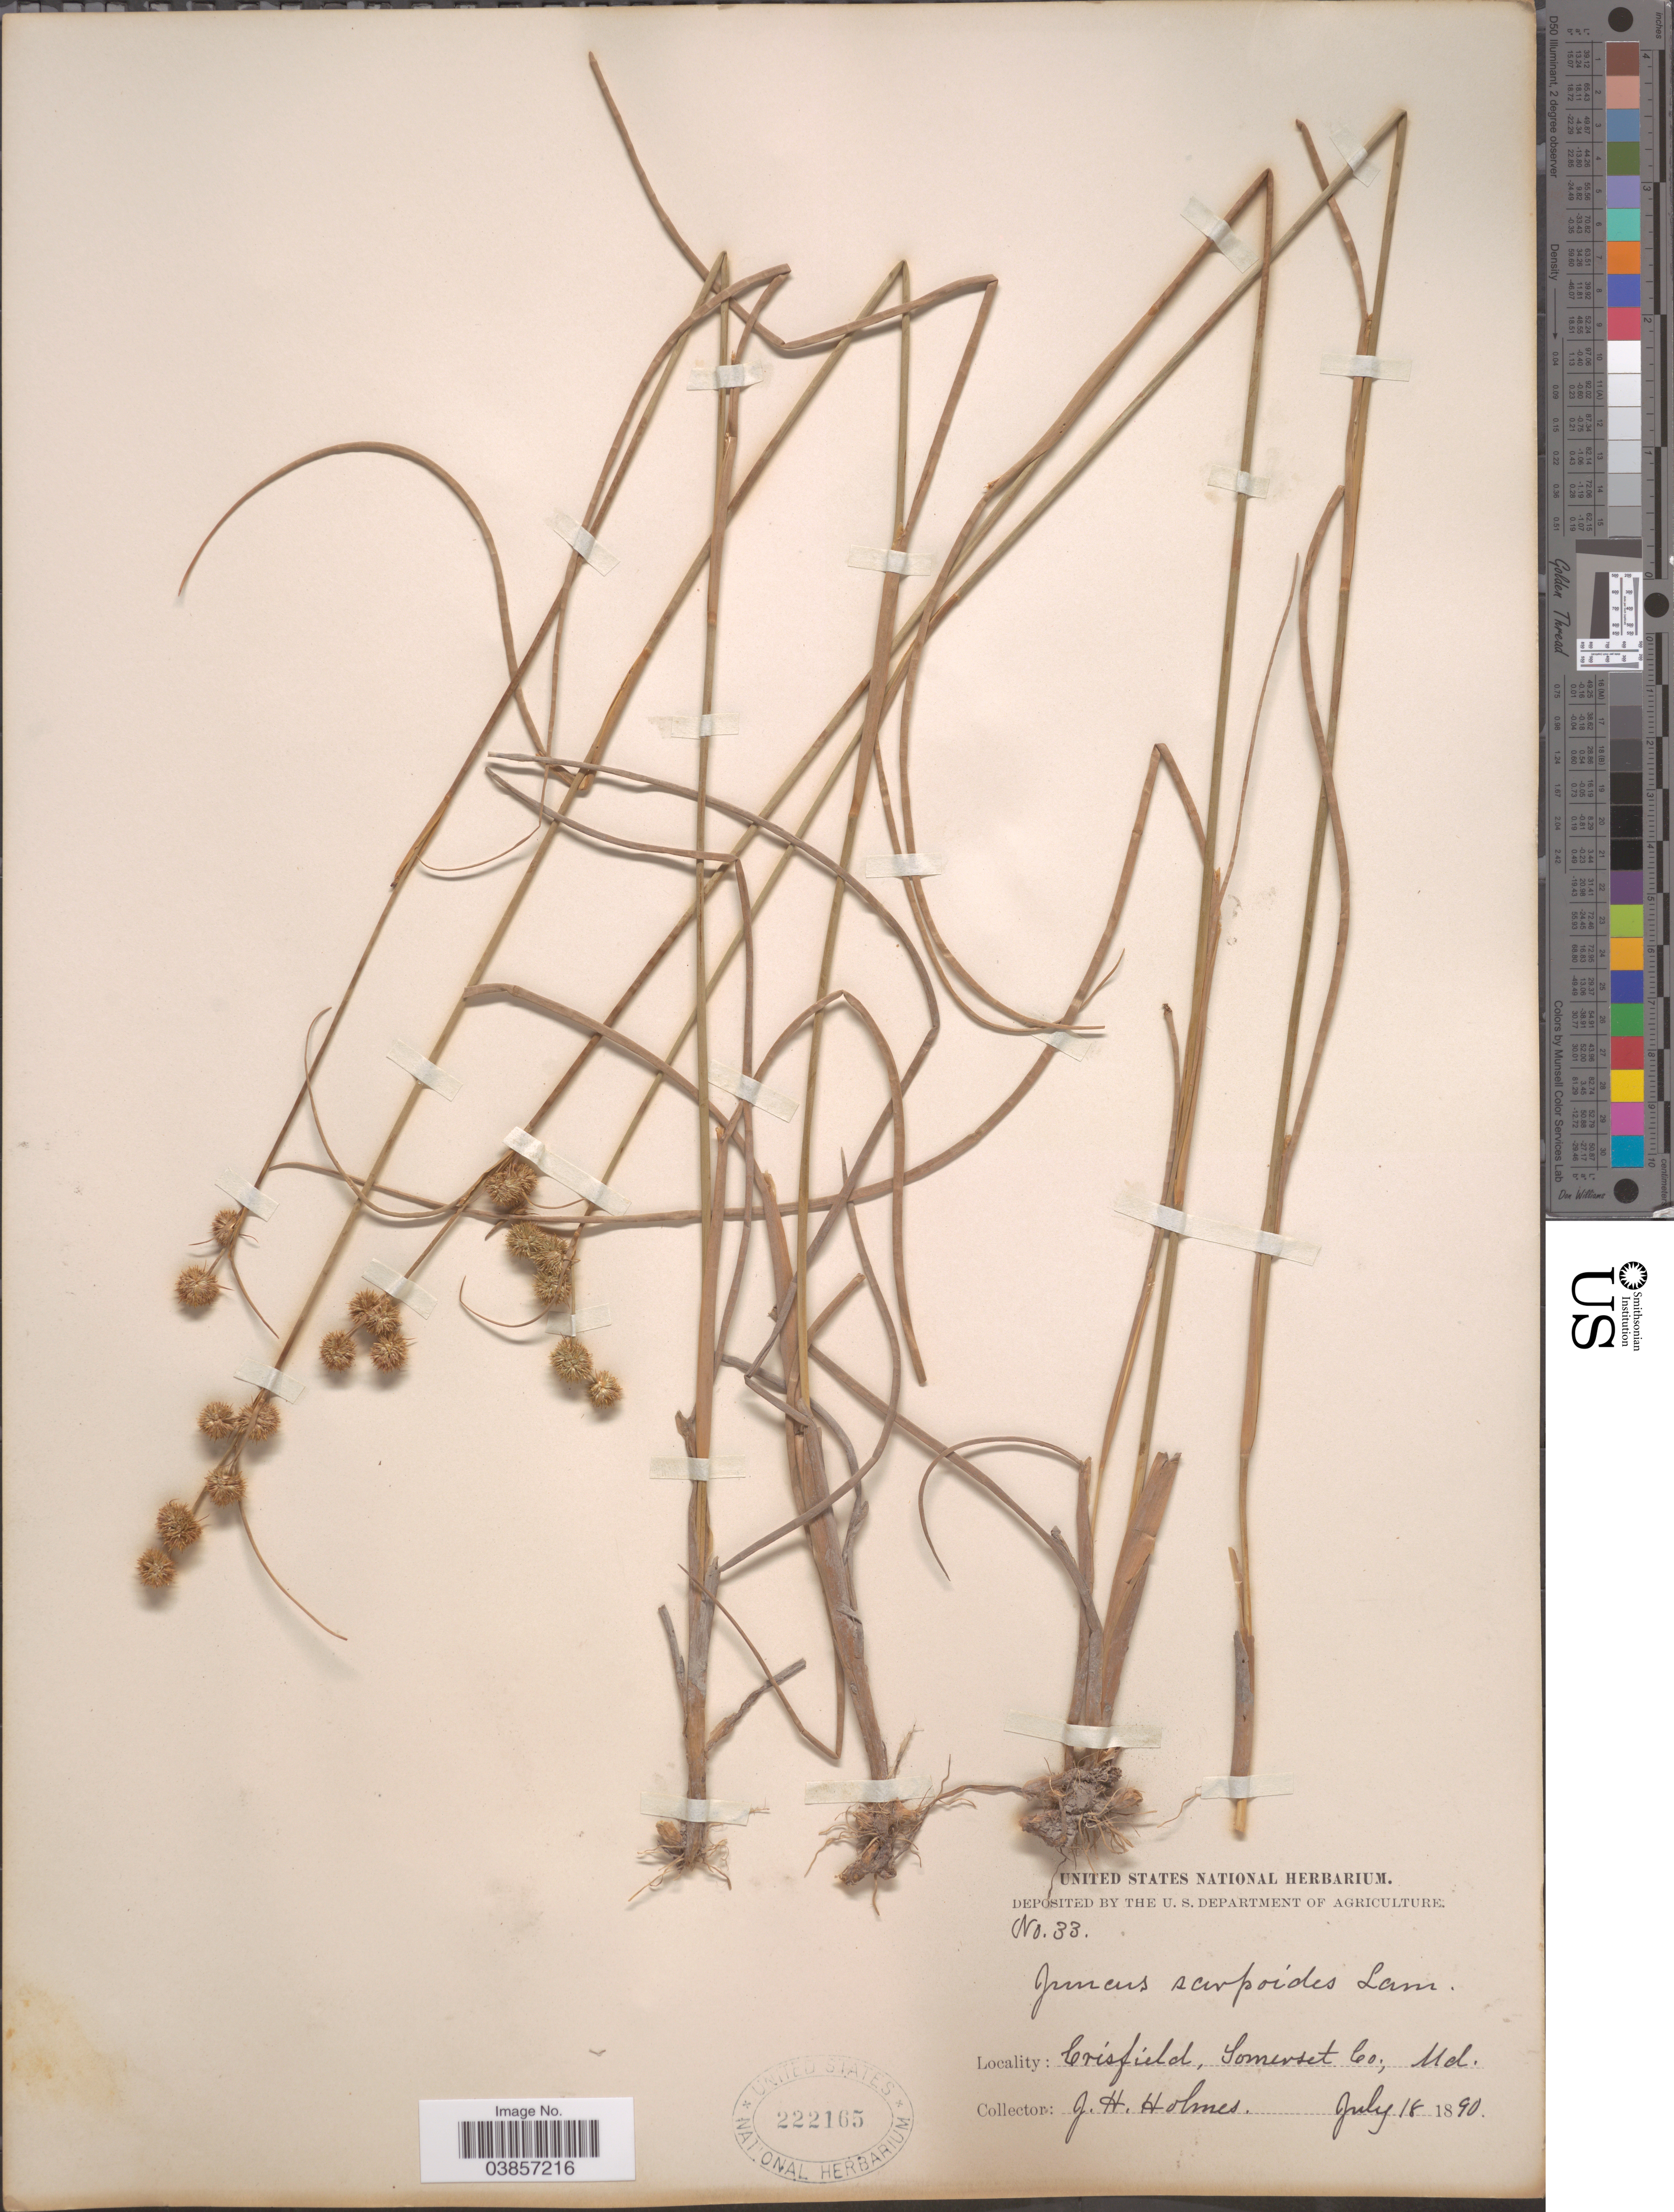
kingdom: Plantae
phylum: Tracheophyta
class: Liliopsida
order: Poales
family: Juncaceae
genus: Juncus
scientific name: Juncus scirpoides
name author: Lam.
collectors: J. Holmes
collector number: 33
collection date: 1890-07-18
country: United States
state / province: Maryland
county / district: Somerset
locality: Crisfield, Somerset Co.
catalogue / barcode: US 222165